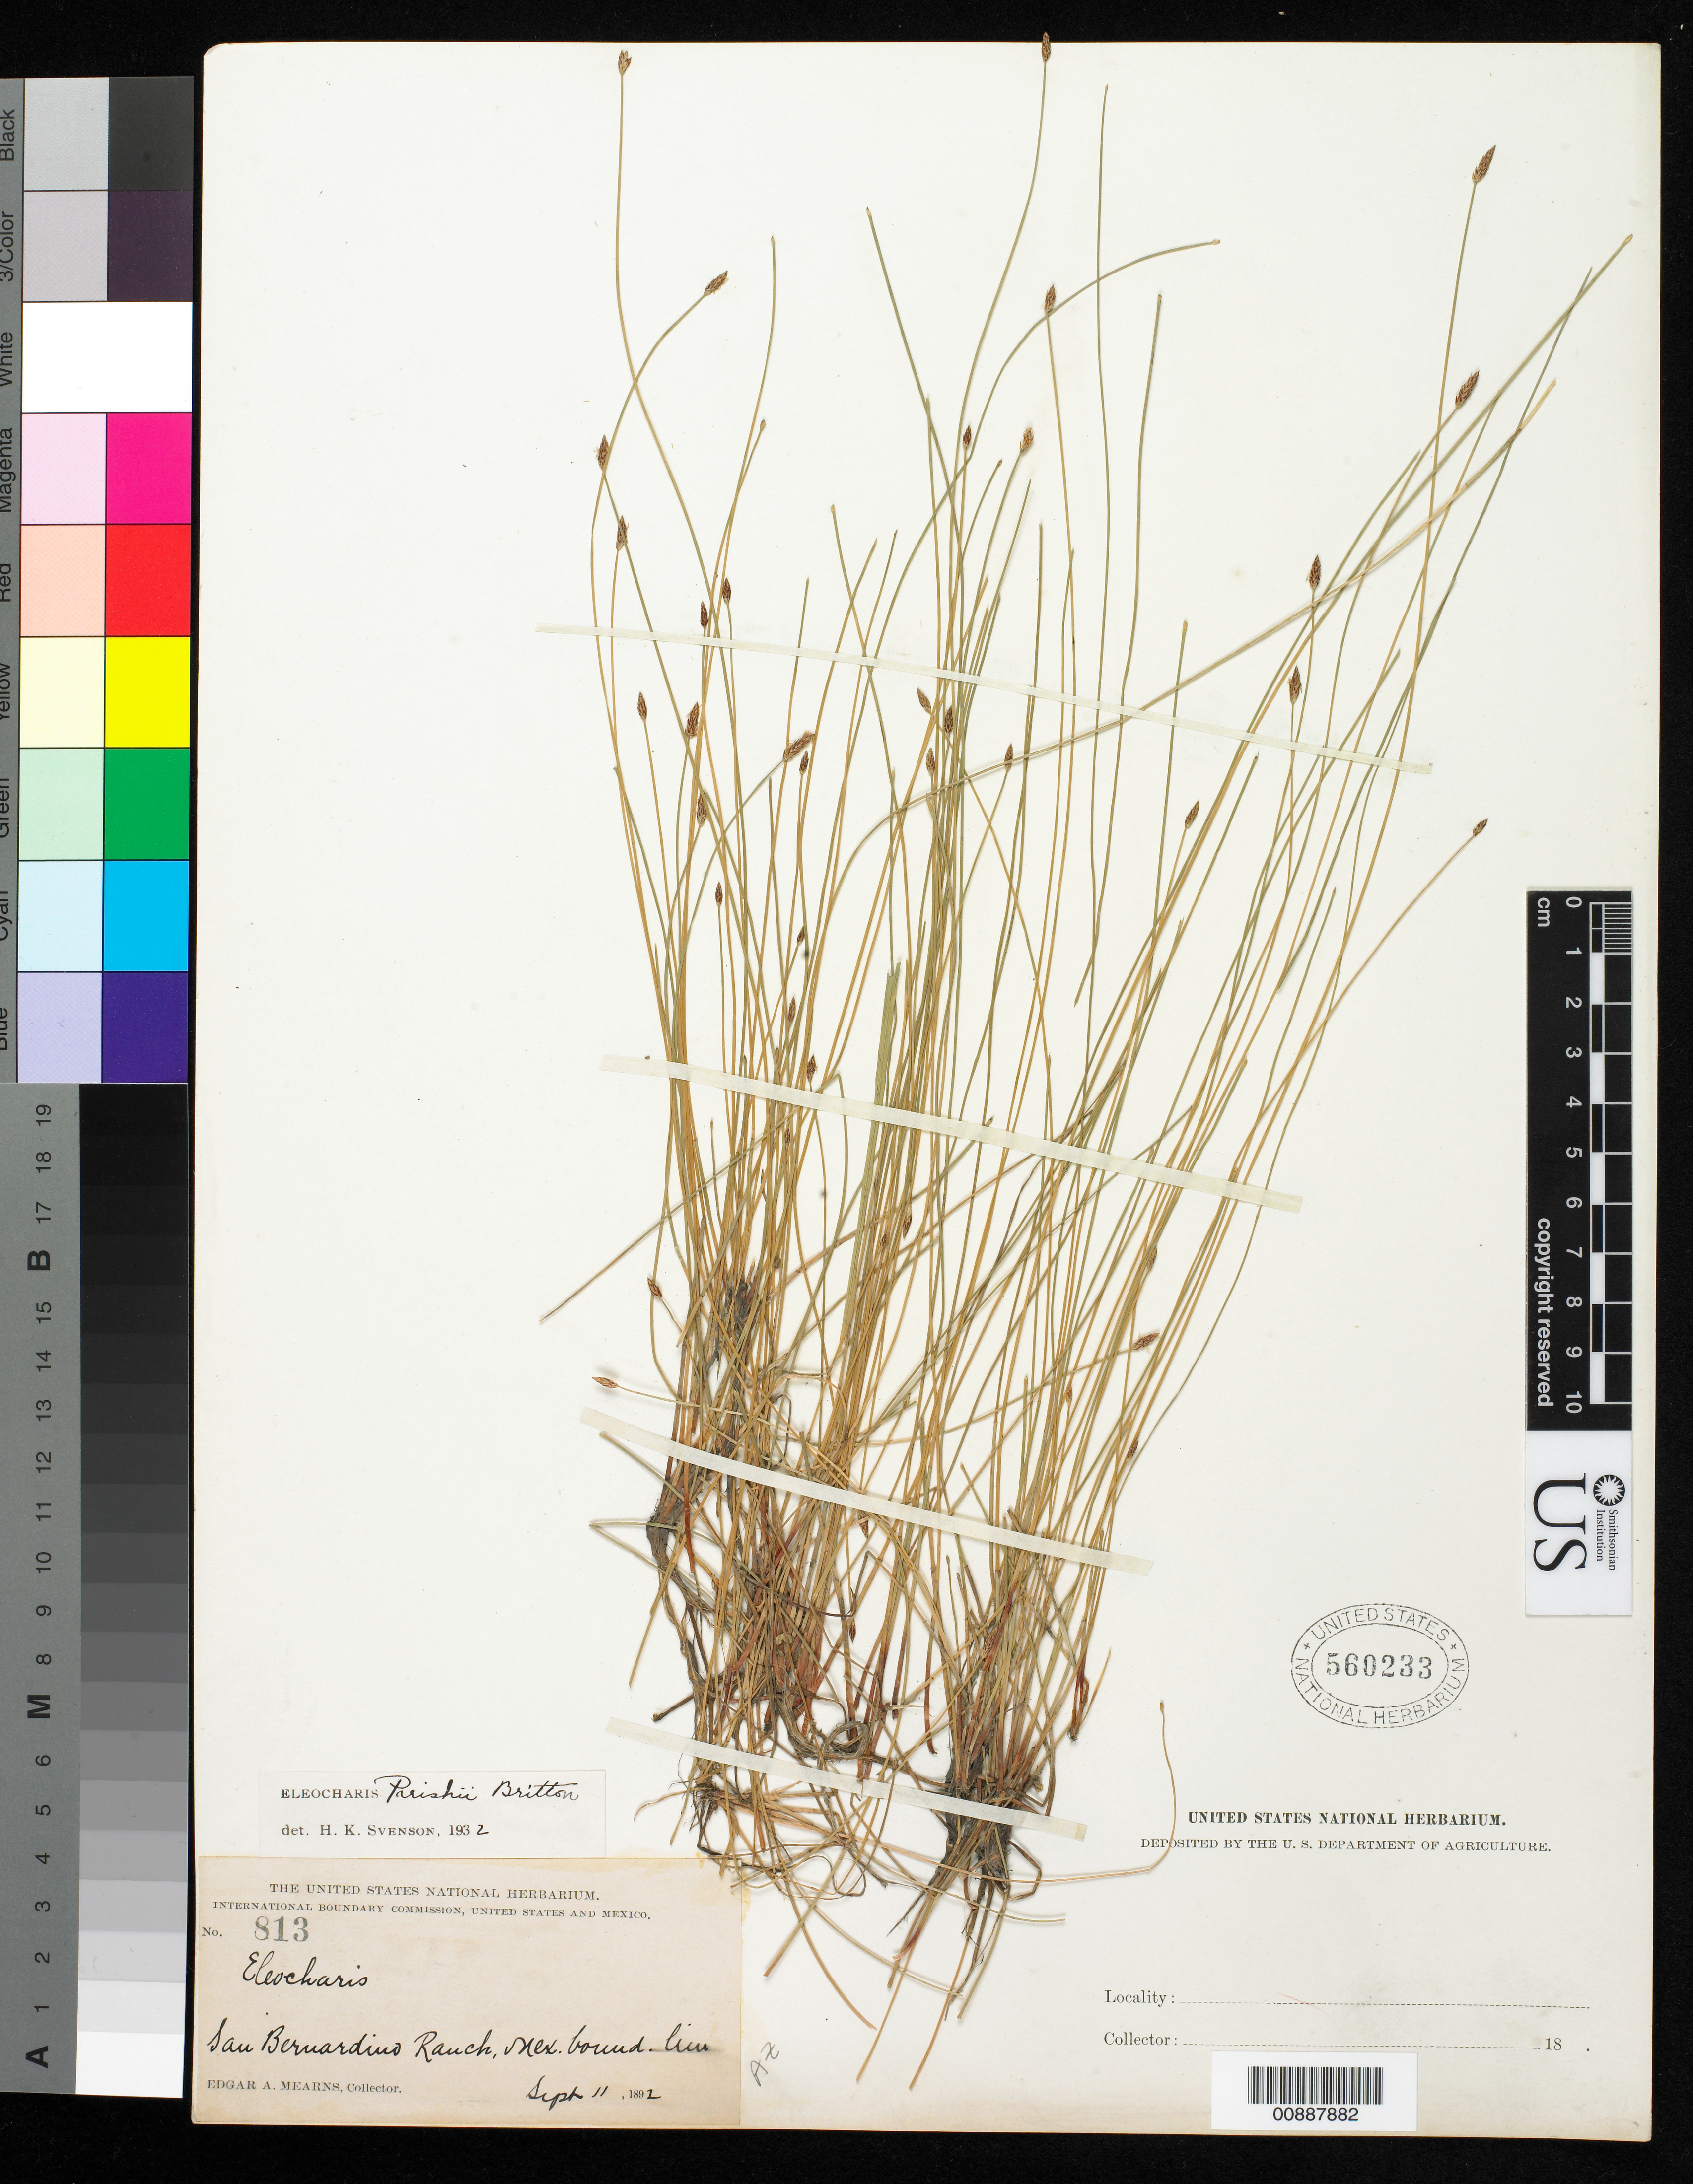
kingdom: Plantae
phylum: Tracheophyta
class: Liliopsida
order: Poales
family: Cyperaceae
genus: Eleocharis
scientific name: Eleocharis parishii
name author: Britton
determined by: Svenson, Henry K.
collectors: E. A. Mearns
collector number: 813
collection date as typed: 11 Sep 1892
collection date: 1892-09-11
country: United States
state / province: Arizona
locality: San Bernardino Ranch, Mexican Boundary Line.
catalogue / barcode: US 560233